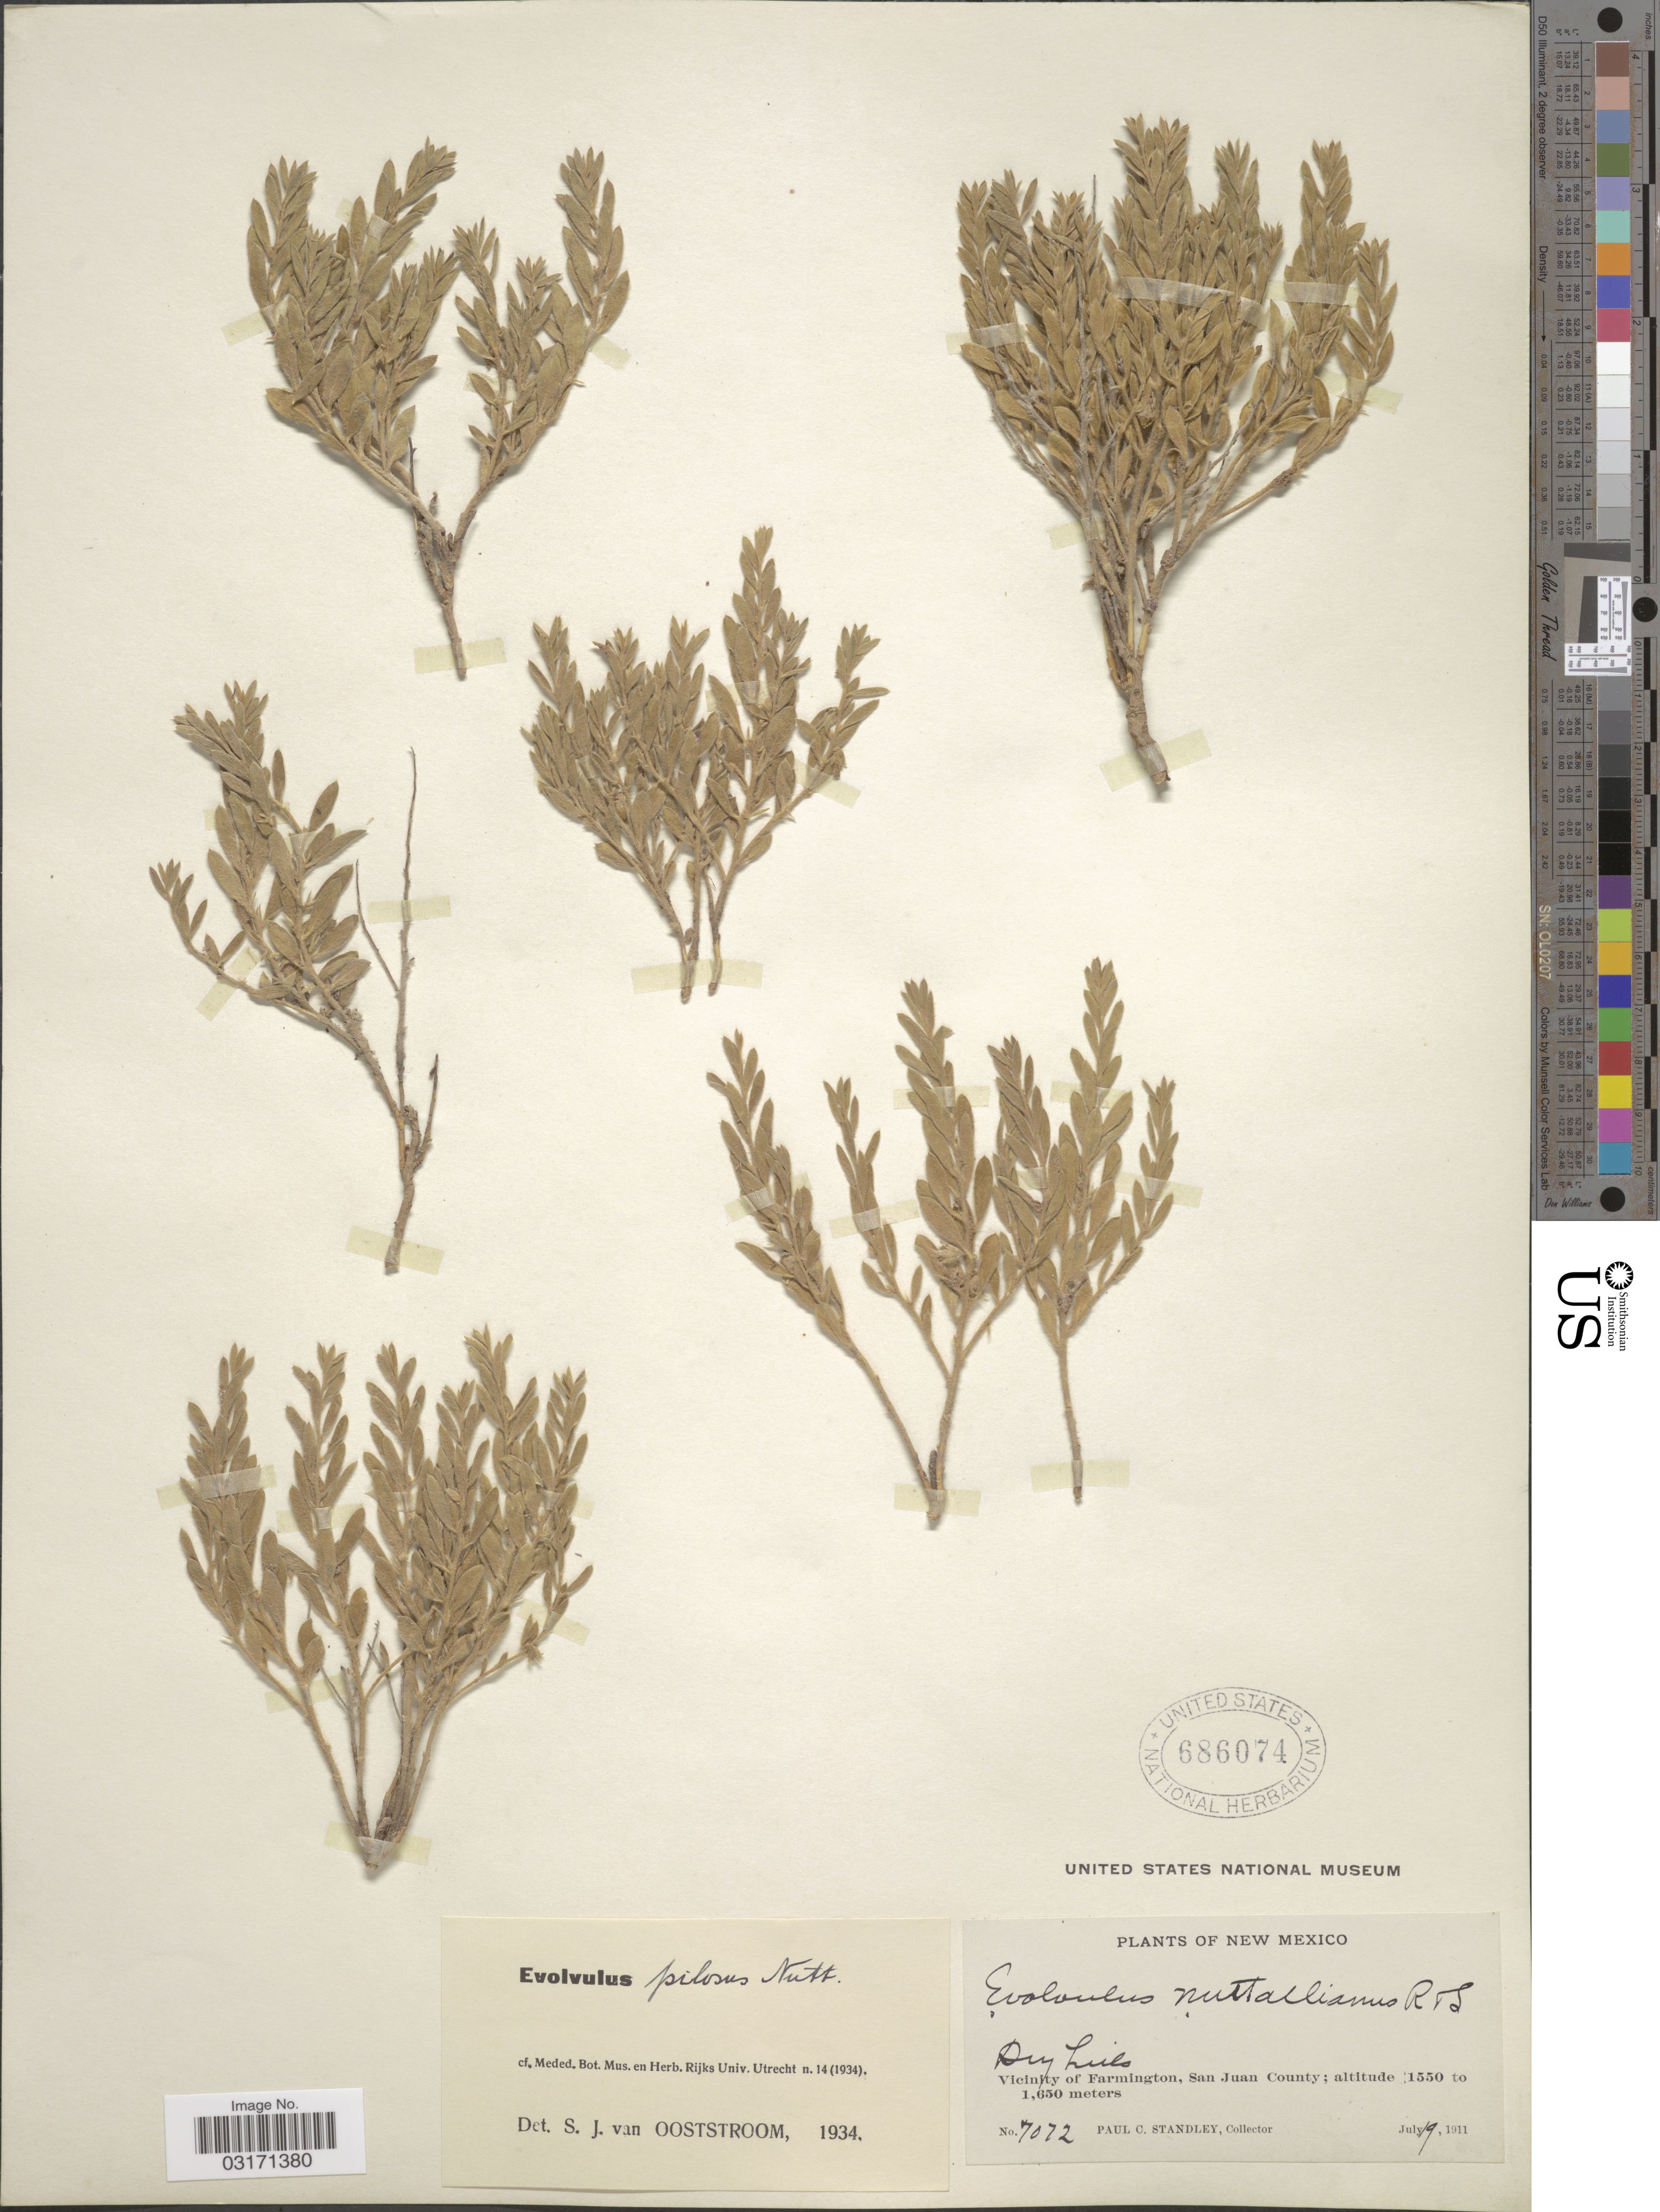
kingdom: Plantae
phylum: Tracheophyta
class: Magnoliopsida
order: Solanales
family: Convolvulaceae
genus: Evolvulus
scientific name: Evolvulus pilosus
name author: Roxb.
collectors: P. C. Standley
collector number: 7072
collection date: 1911-07-19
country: United States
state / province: New Mexico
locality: Vicinity of Farmington, San Juan County.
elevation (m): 1550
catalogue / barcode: US 686074